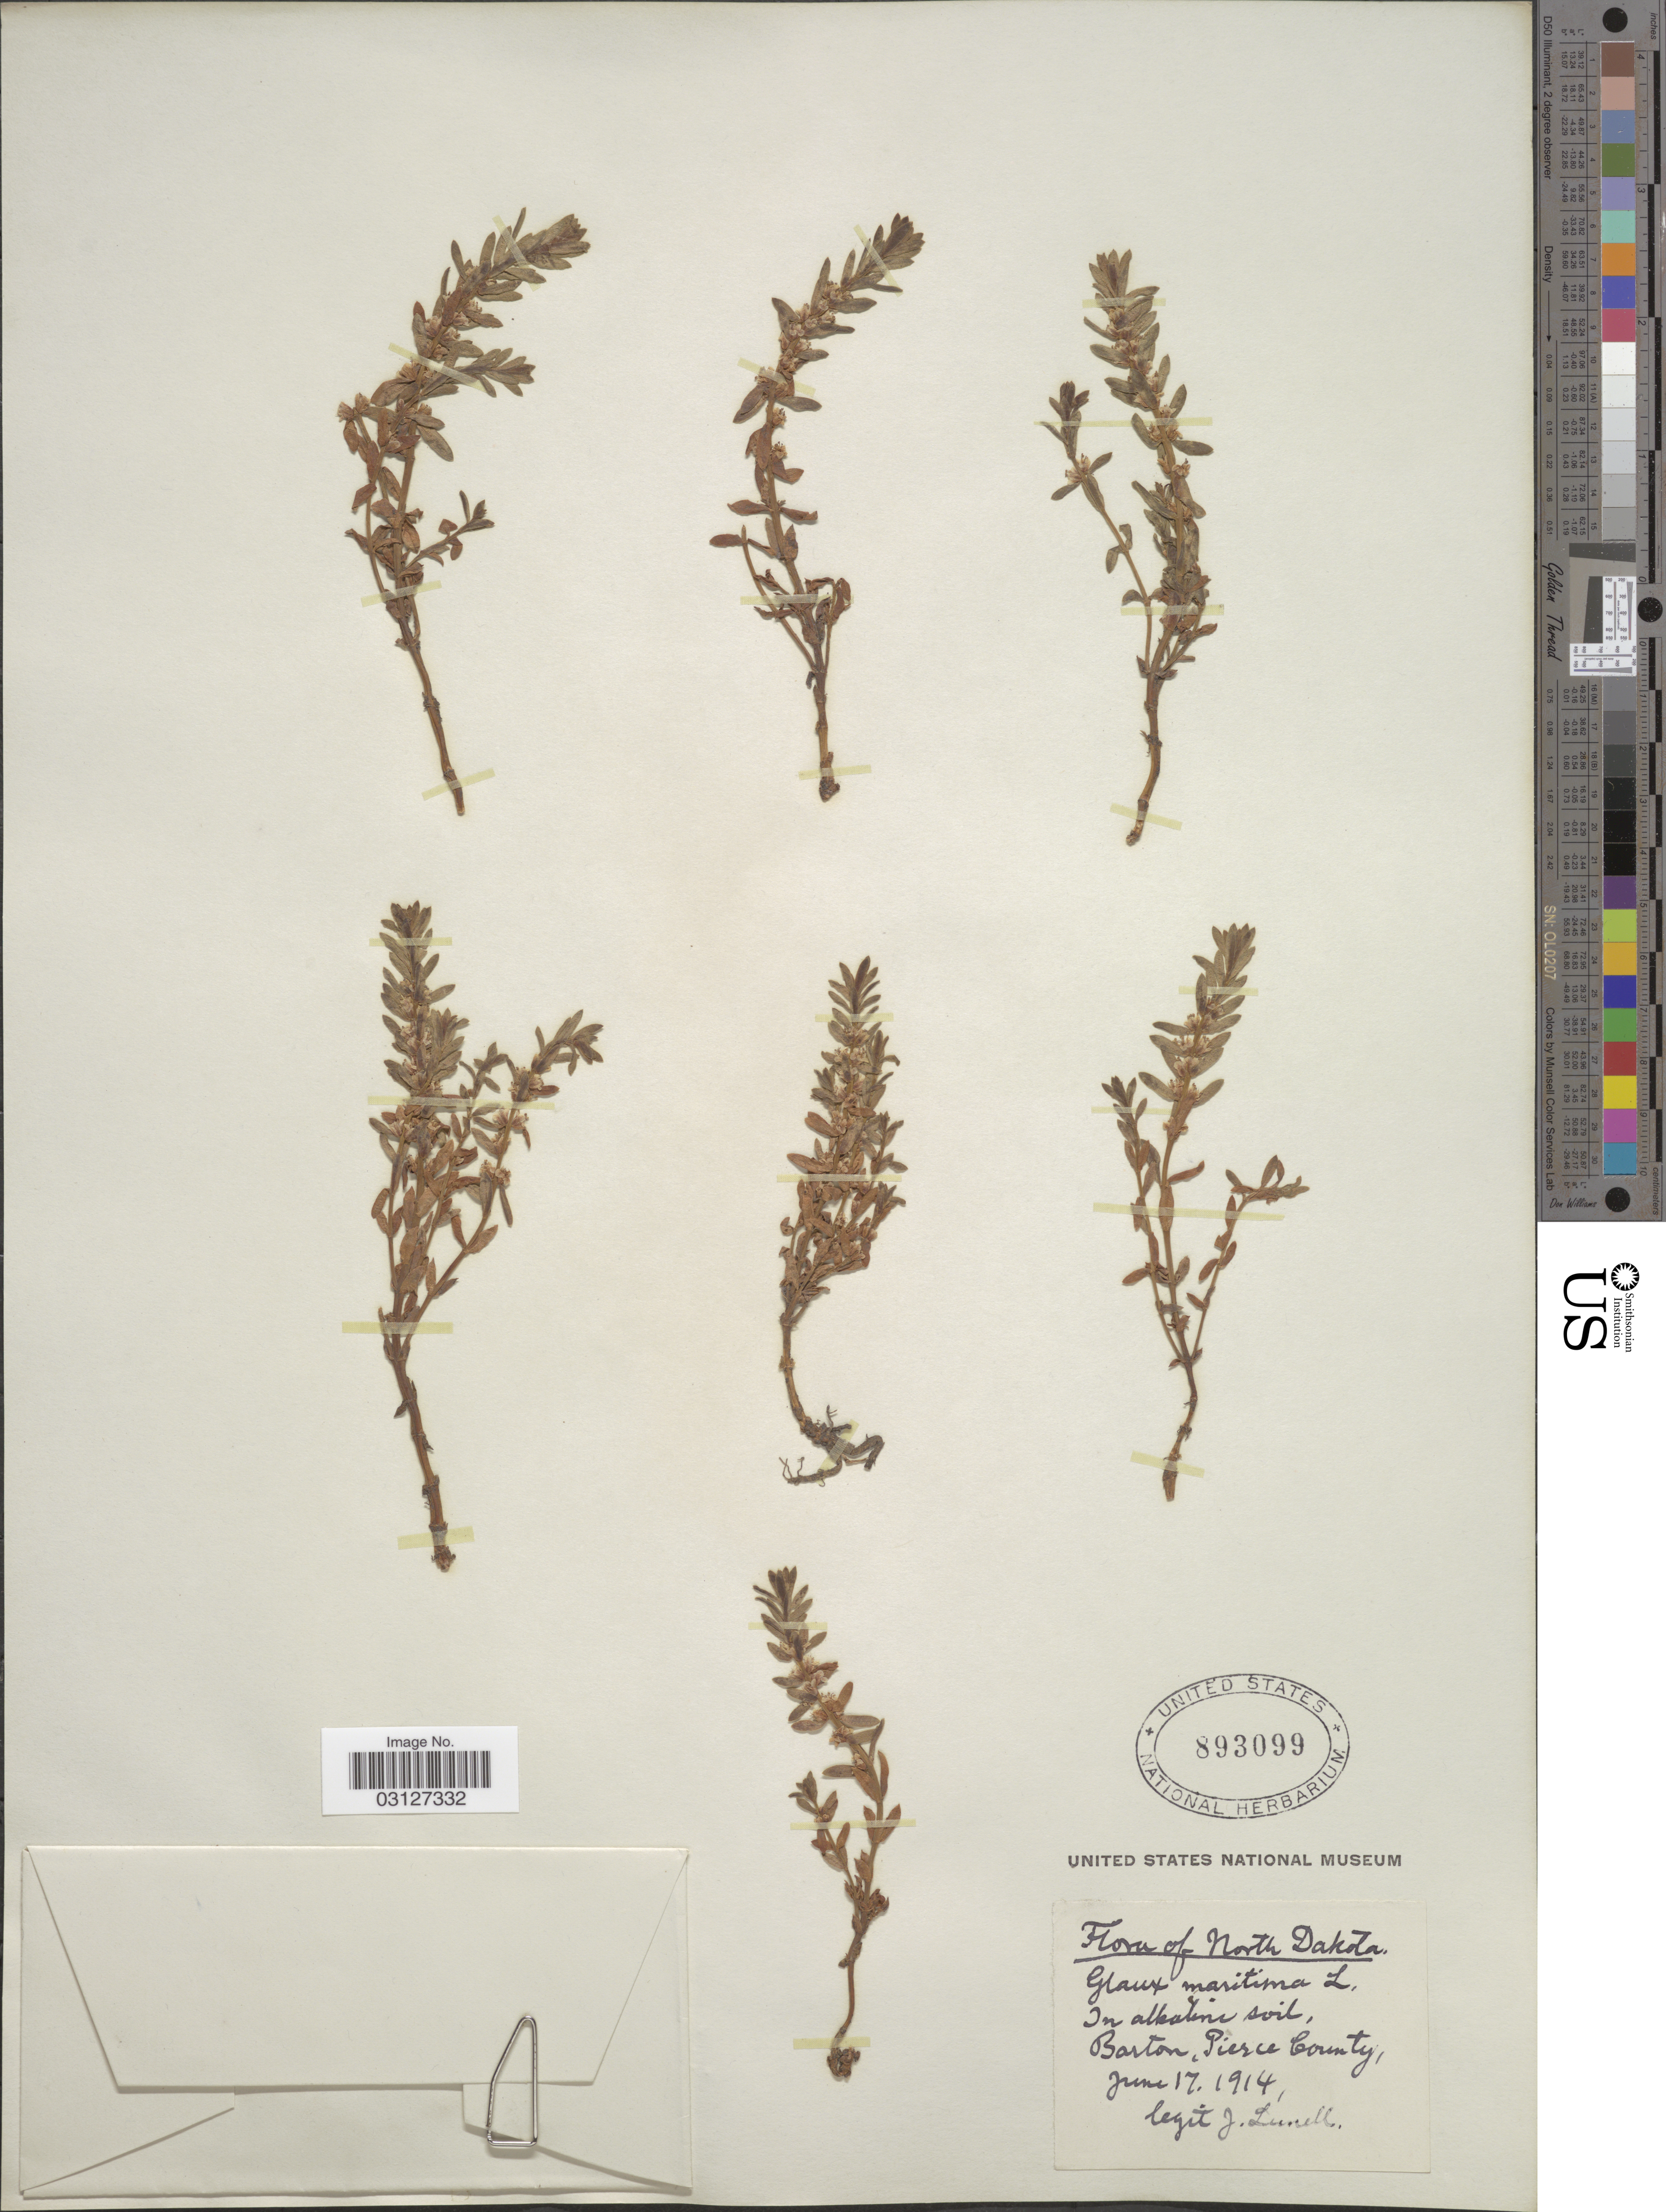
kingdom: Plantae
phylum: Tracheophyta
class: Magnoliopsida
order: Ericales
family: Primulaceae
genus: Glaux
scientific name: Glaux maritima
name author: L.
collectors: J. Lunell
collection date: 1914-06-17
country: United States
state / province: North Dakota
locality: In alkaline soil, Barton, Pierce County.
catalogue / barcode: US 893099